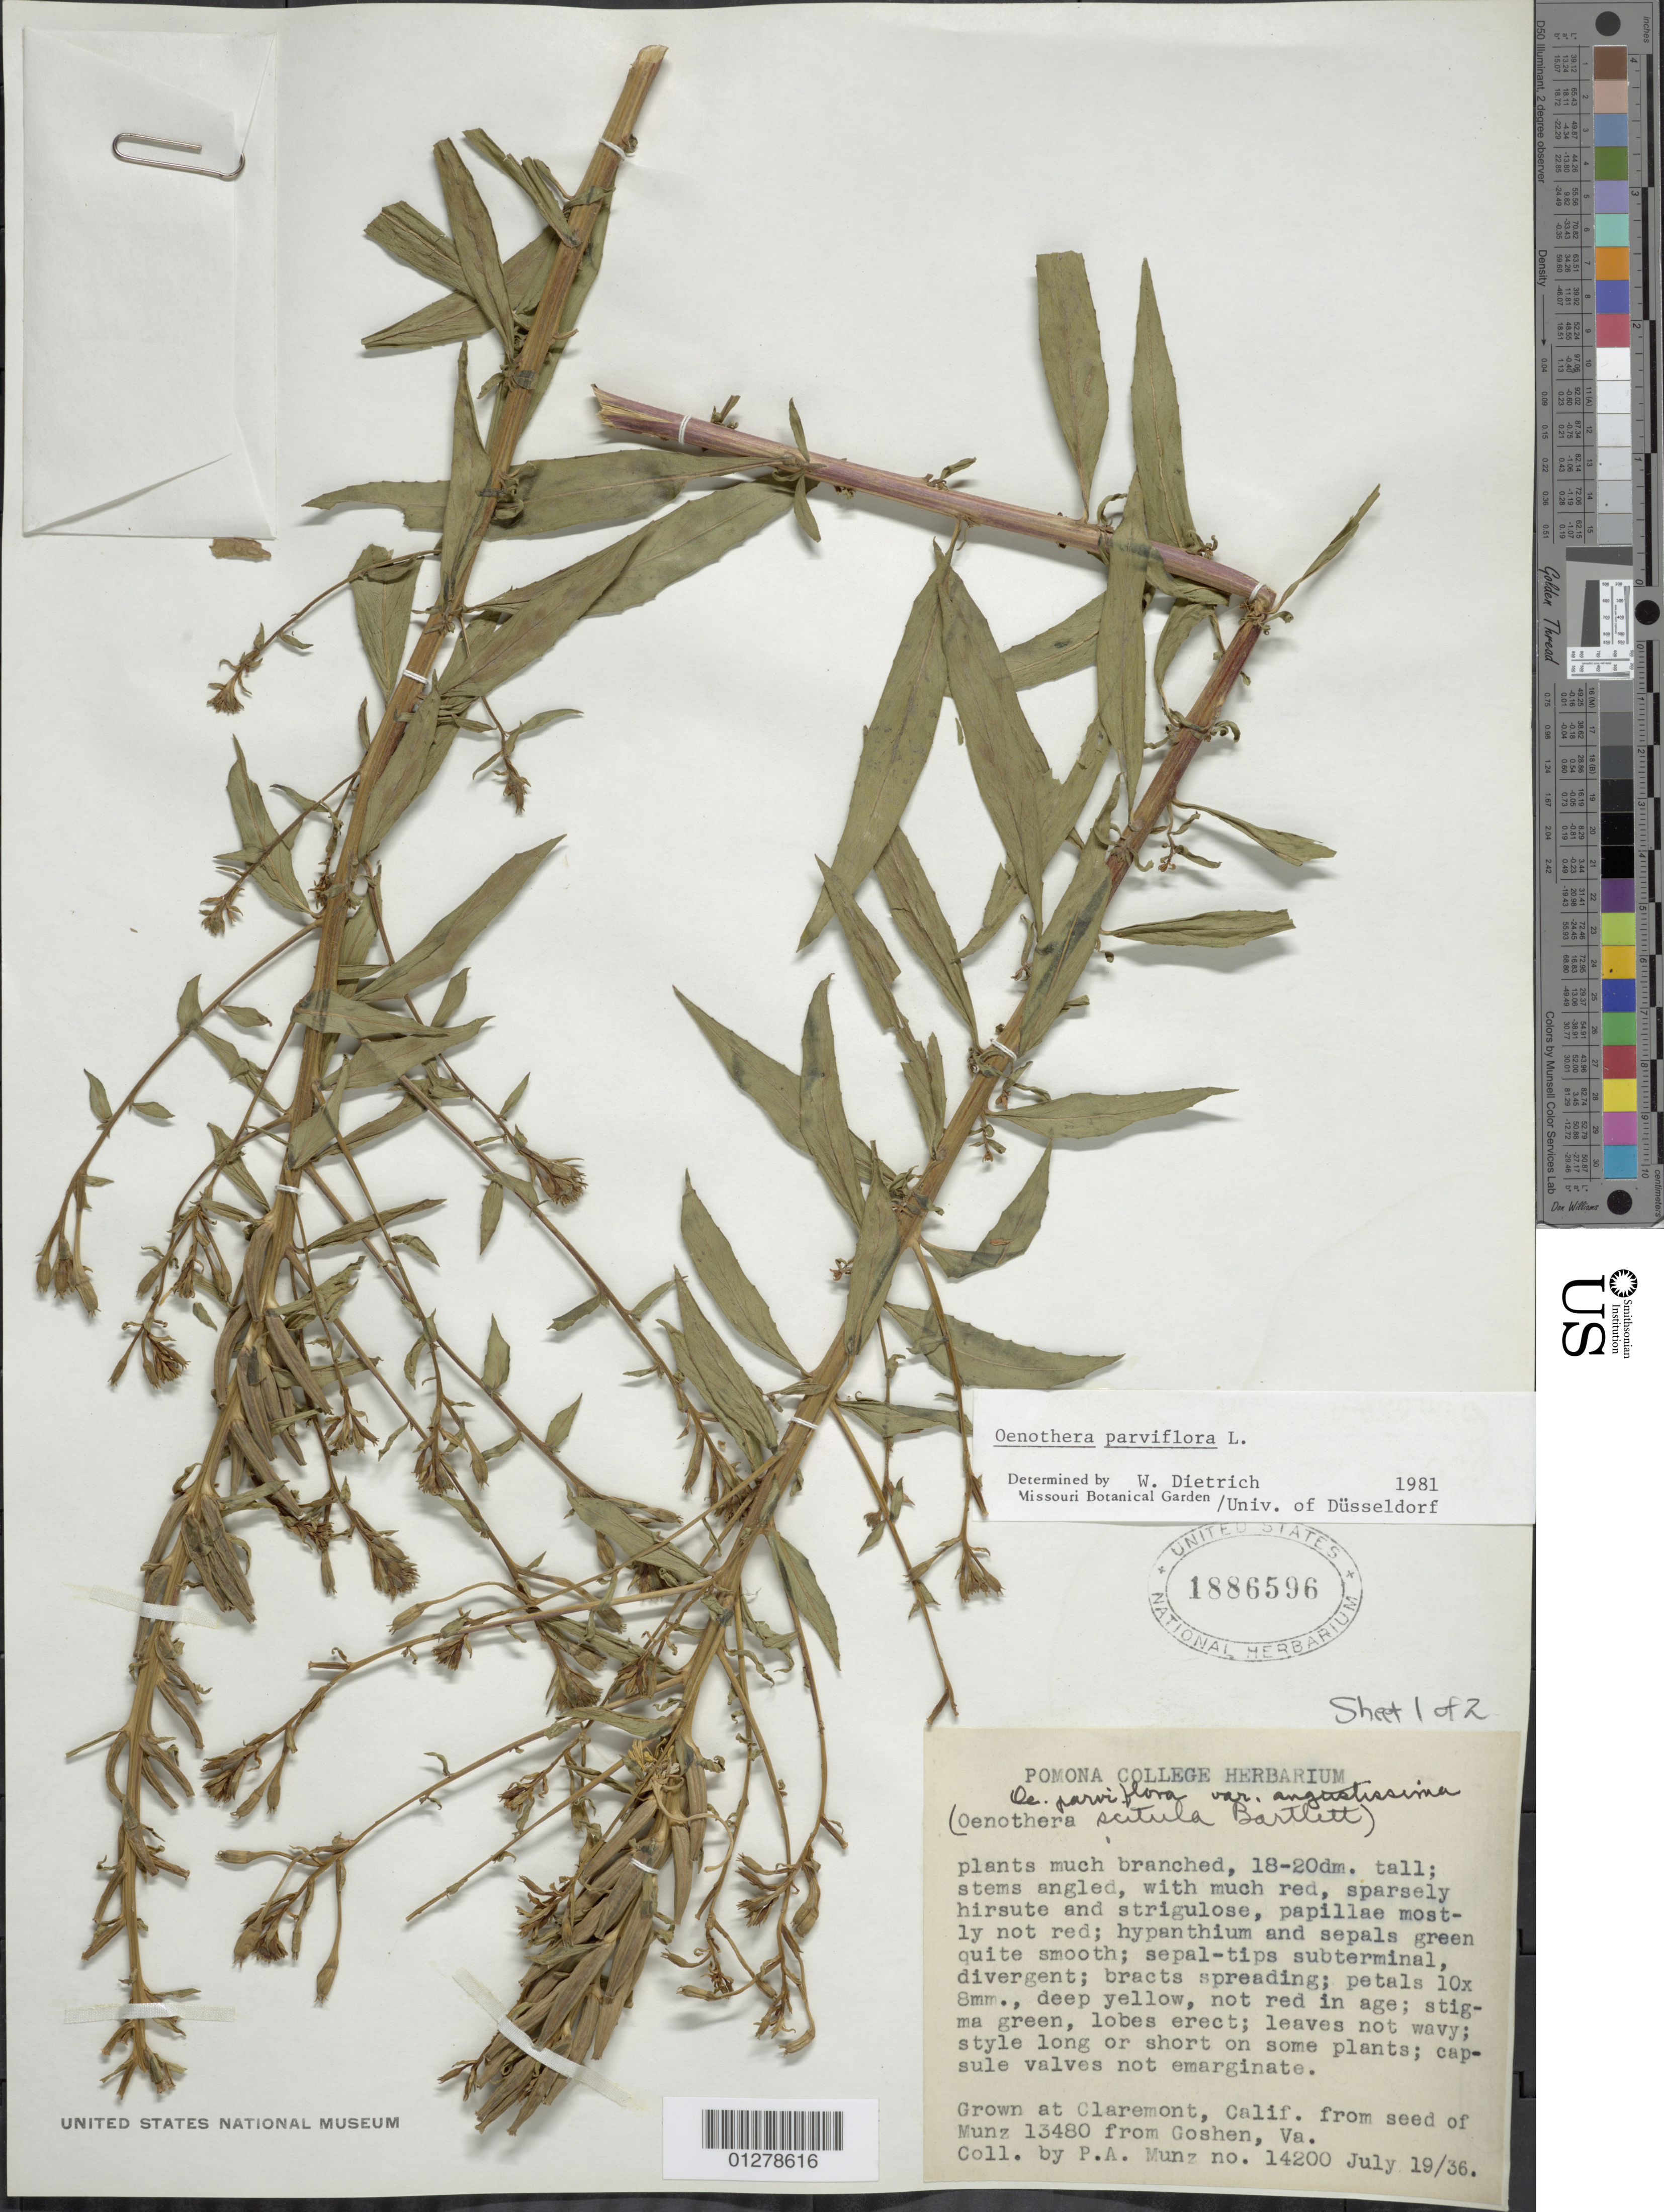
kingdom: Plantae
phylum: Tracheophyta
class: Magnoliopsida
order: Myrtales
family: Onagraceae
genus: Oenothera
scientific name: Oenothera parviflora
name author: L.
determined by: Munz, Philip A.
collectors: P. A. Munz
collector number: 14200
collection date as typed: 19 Jul 1936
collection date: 1936-07-19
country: United States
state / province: California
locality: Claremont, Pomona College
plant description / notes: Grown from seed of Munz 13480 from Goshen, VA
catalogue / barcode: US 1886596